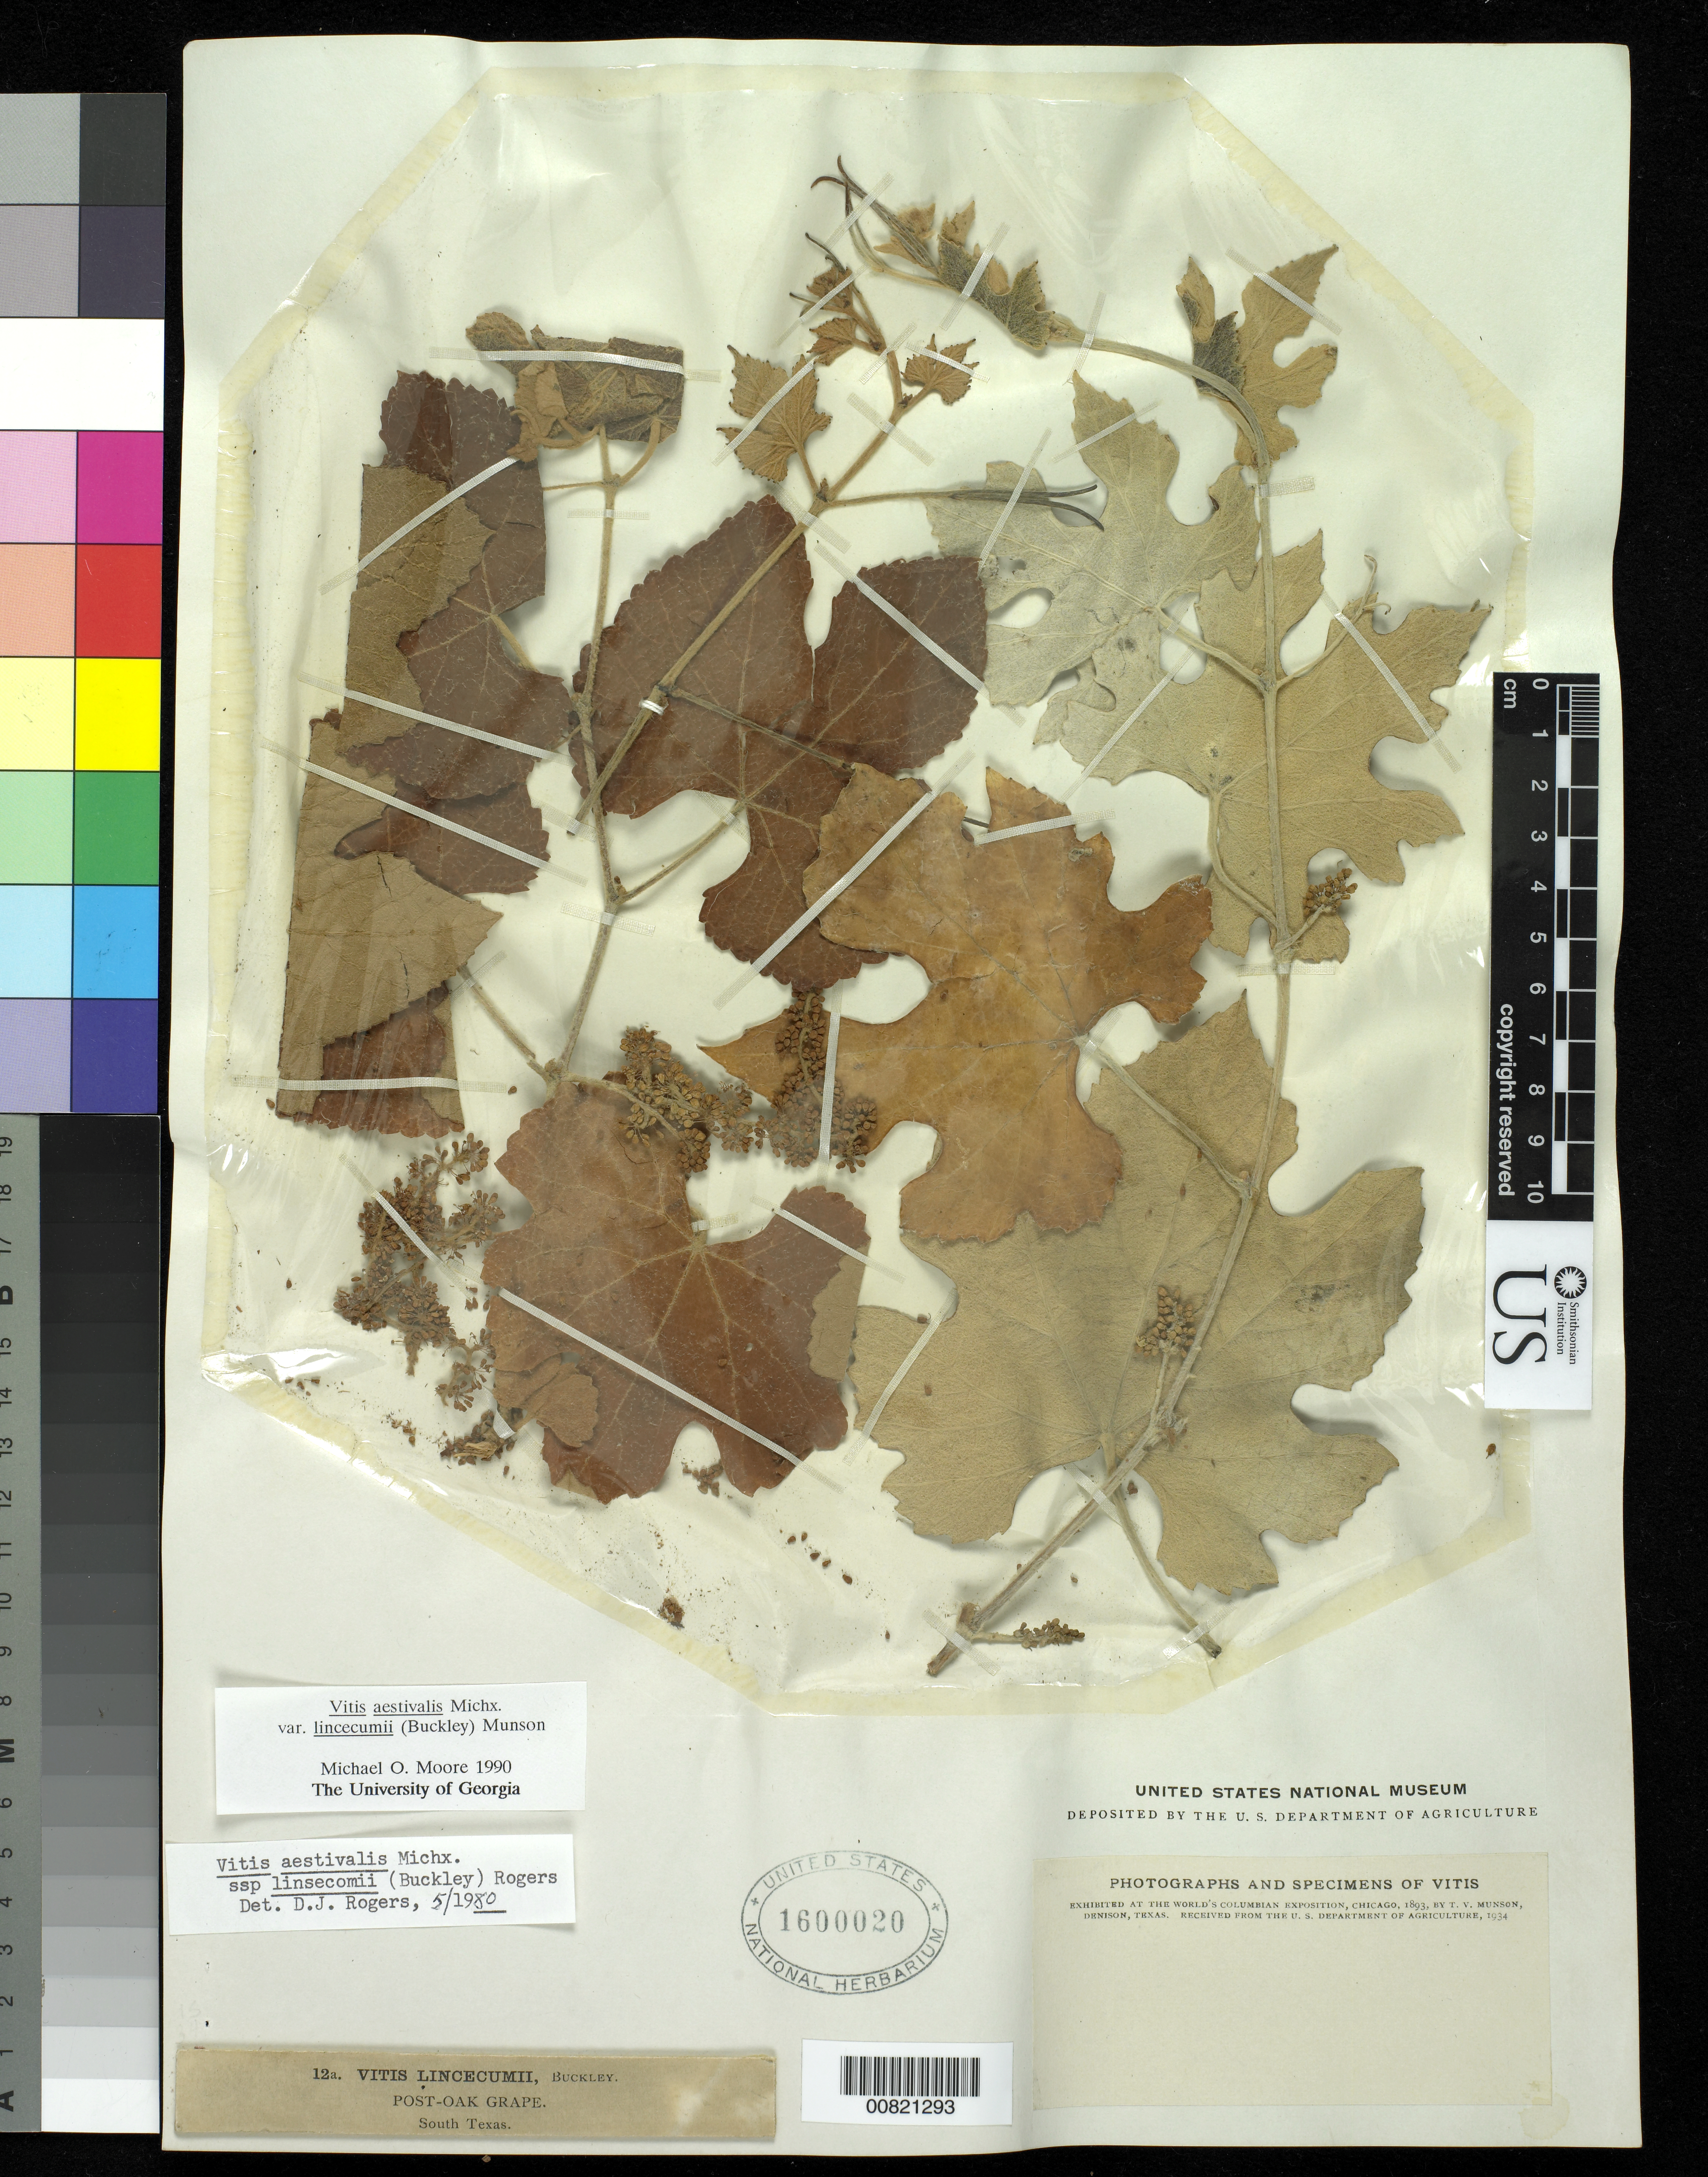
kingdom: Plantae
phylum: Tracheophyta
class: Magnoliopsida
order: Vitales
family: Vitaceae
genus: Vitis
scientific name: Vitis aestivalis var. linsecomii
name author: (Buckley) Munson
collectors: T. V. Munson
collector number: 12a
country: United States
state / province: Texas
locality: South Texas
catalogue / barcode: US 1600020